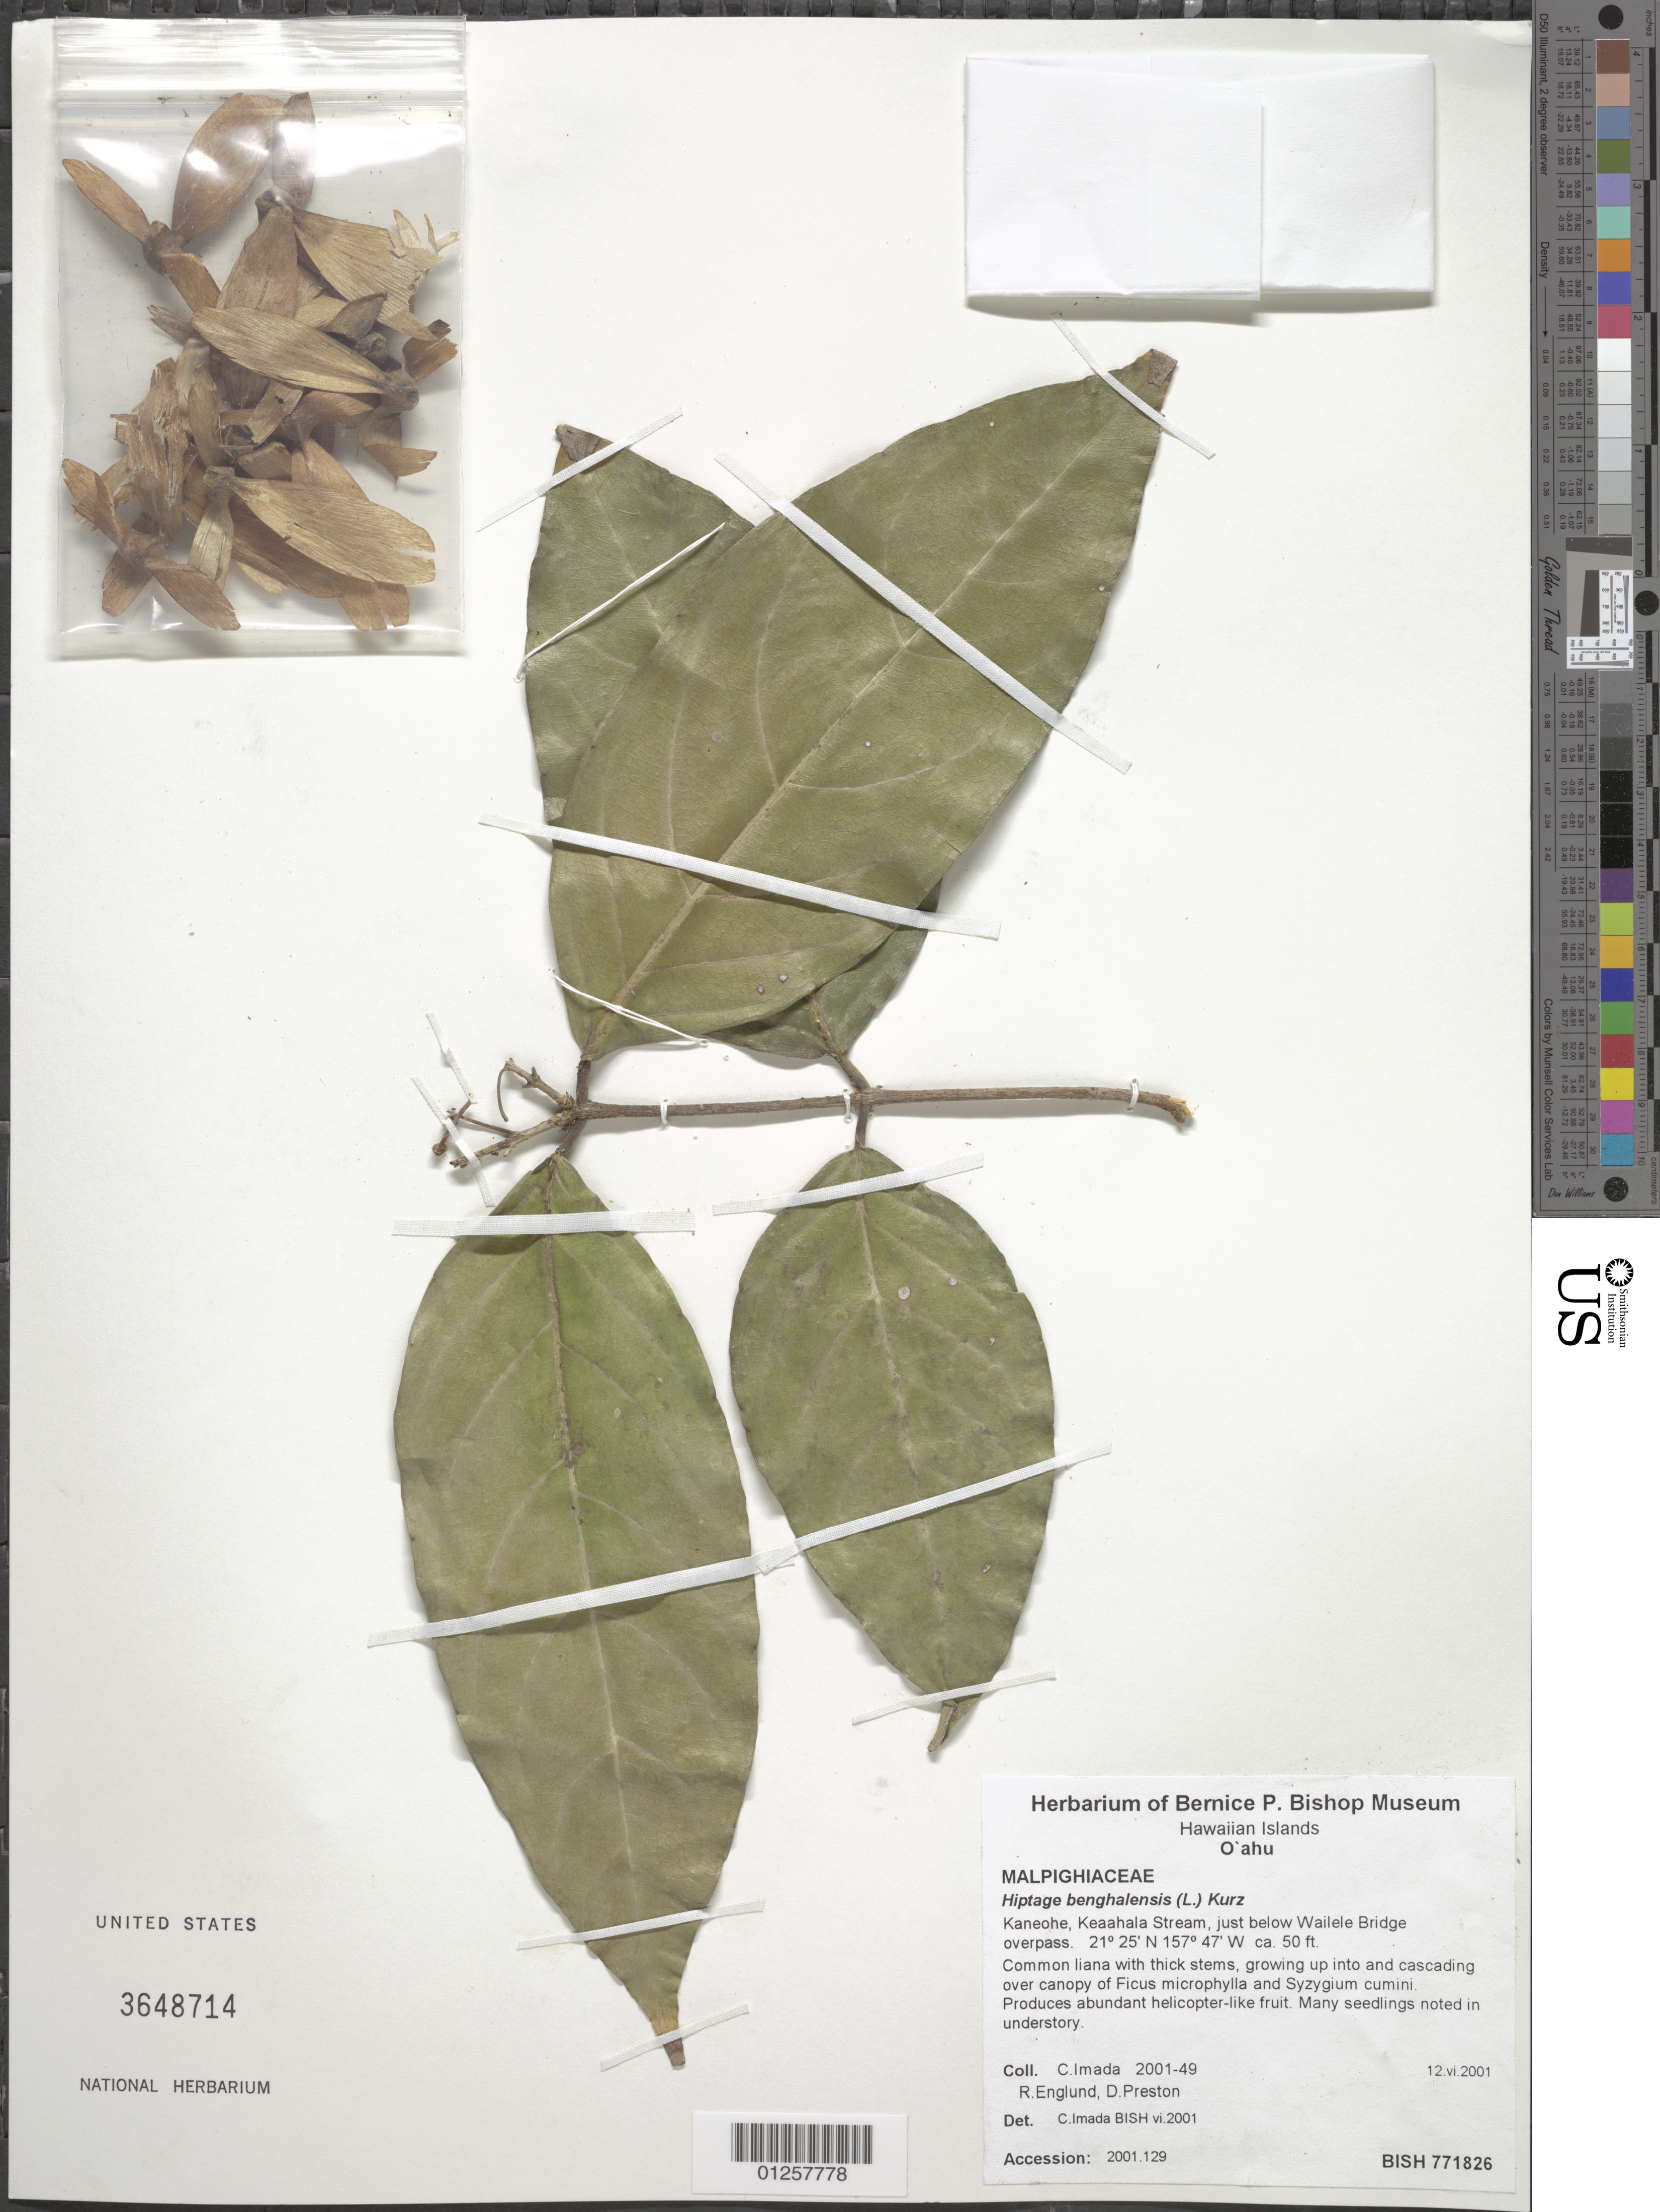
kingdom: Plantae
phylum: Tracheophyta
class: Magnoliopsida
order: Malpighiales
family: Malpighiaceae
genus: Hiptage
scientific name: Hiptage benghalensis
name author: (L.) Kurz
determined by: Imada, C.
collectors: C. Imada, R. Englund & D. Preston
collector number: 2001-49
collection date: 2001-06-12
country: United States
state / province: Hawaii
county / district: Honolulu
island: Oahu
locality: Kaneohe, Keaahala Stream, just below Wailele Bridge.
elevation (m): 15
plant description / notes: Accession: 2001.129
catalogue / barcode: US 3648714